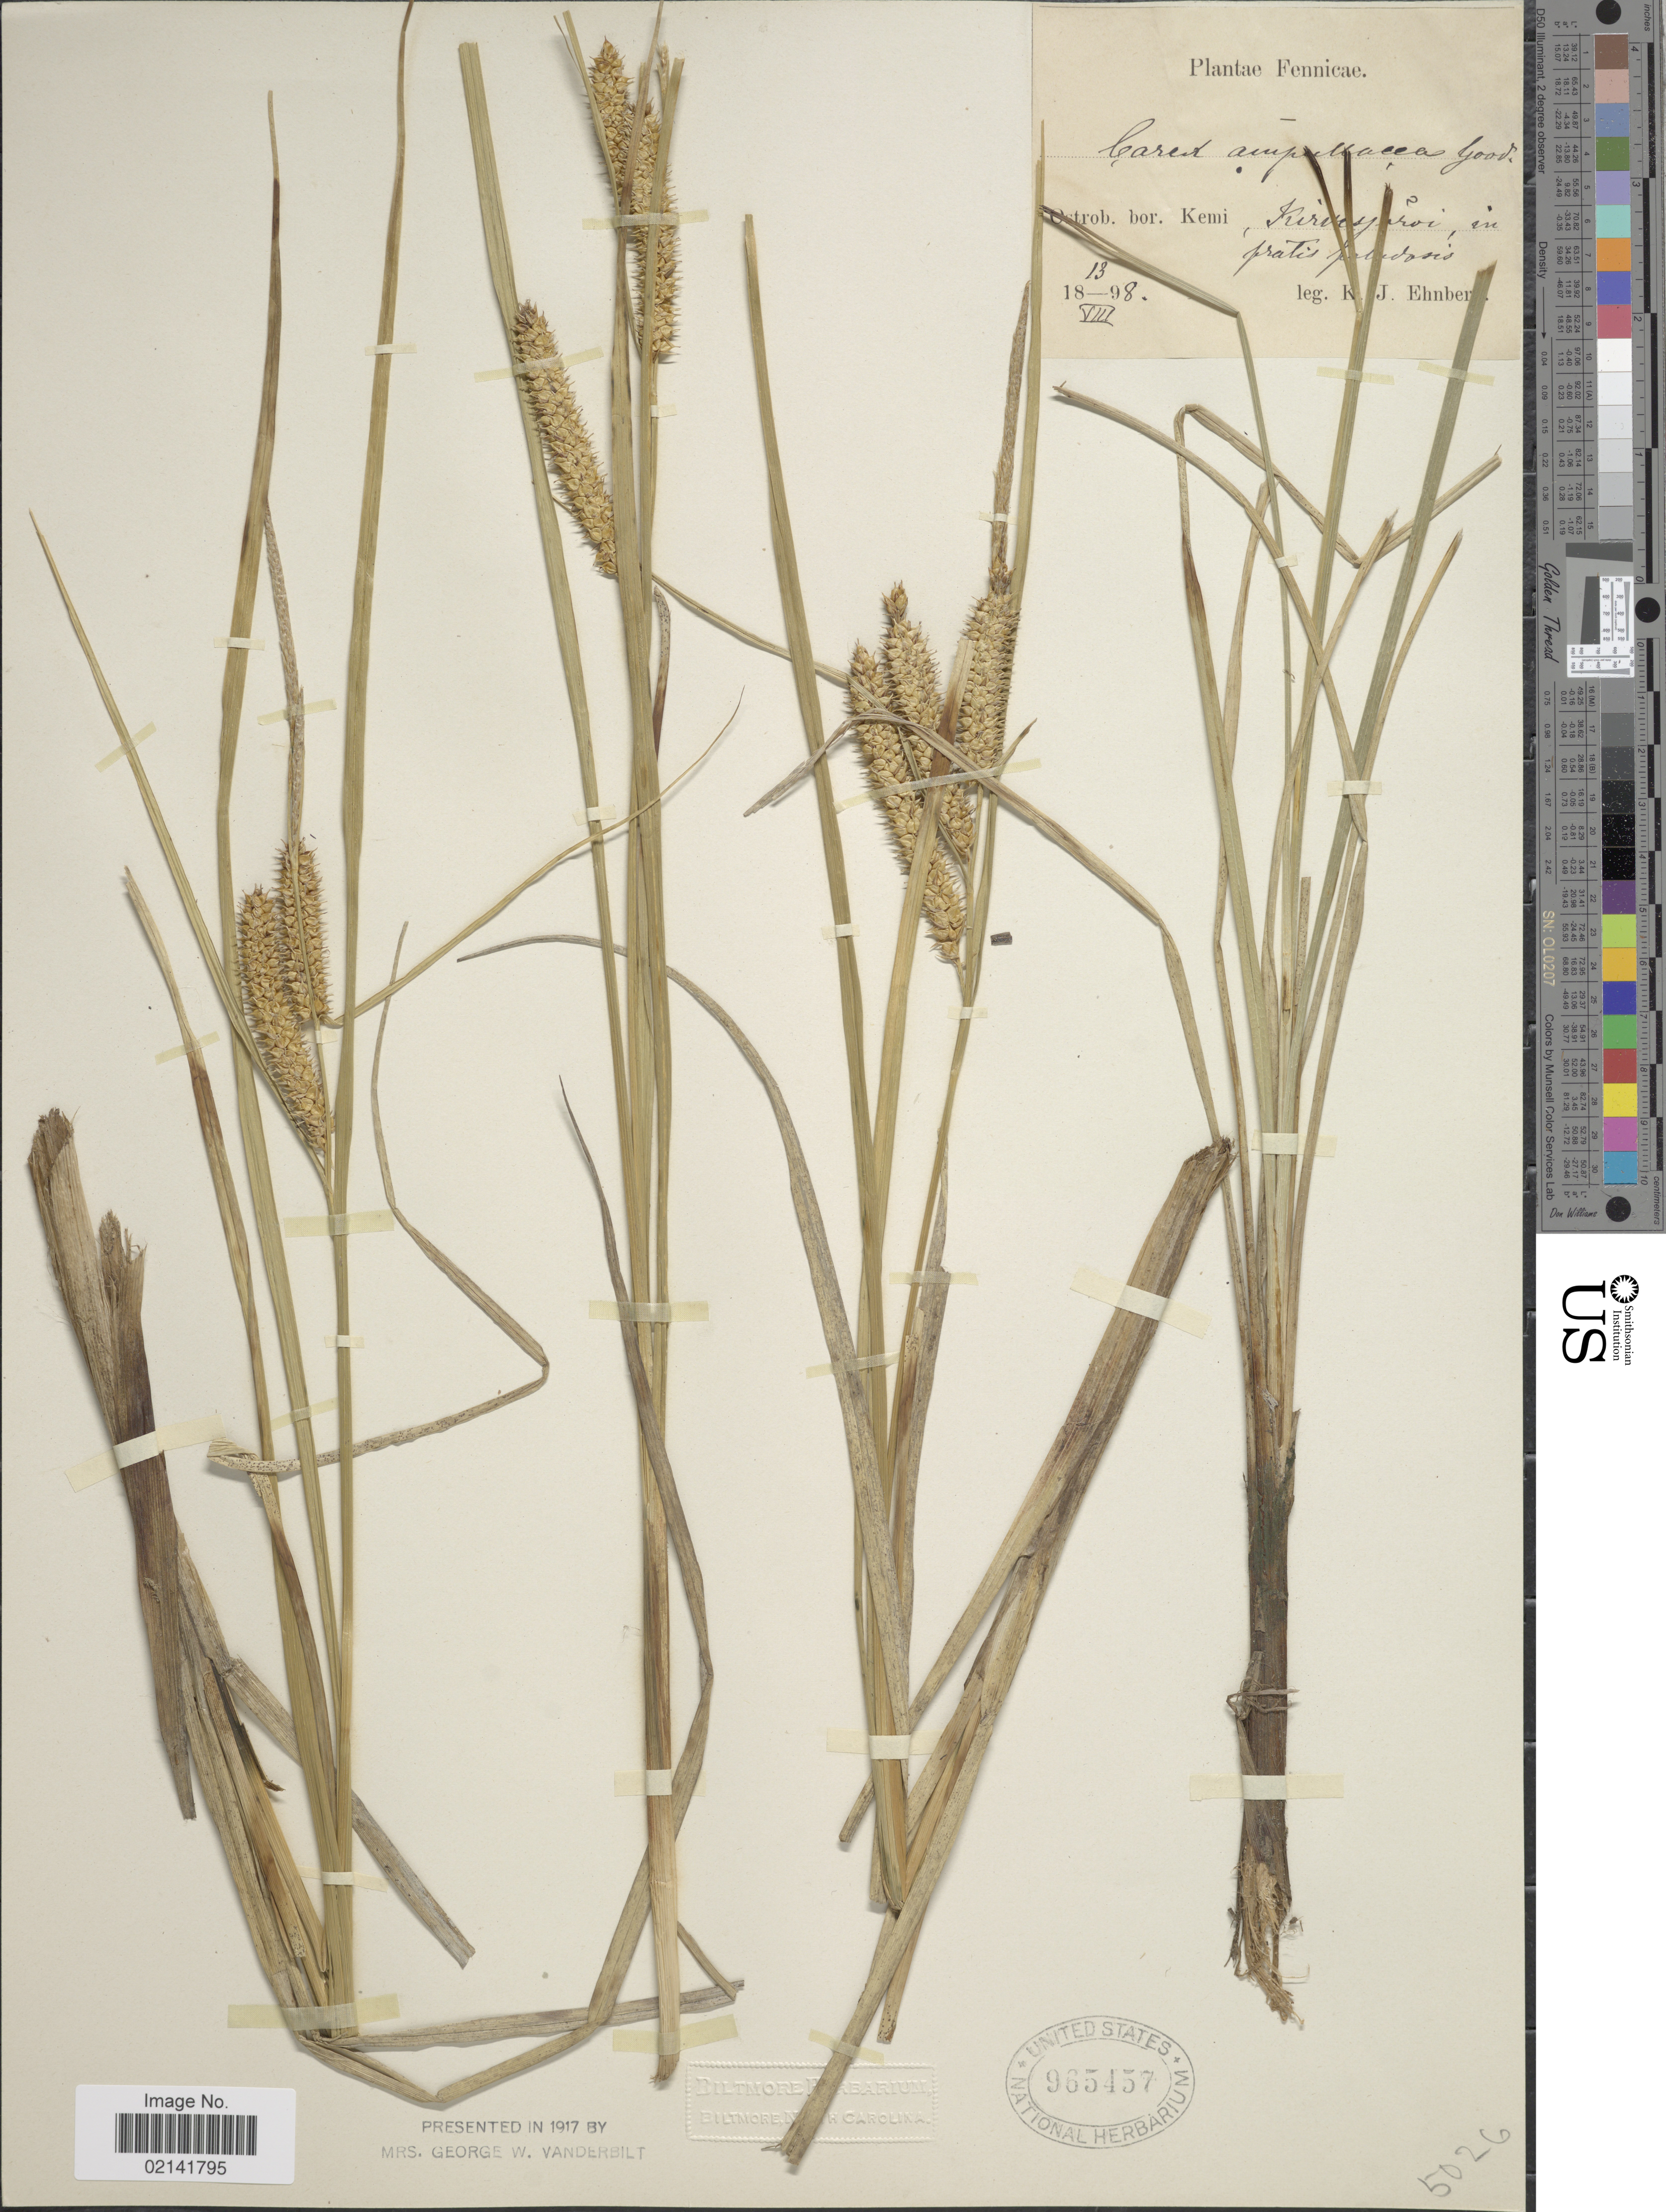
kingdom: Plantae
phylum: Tracheophyta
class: Liliopsida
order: Poales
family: Cyperaceae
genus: Carex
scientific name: Carex rostrata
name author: Stokes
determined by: Strong, Mark T., (BOT), Smithsonian Institution - National Museum of Natural History (UNITED STATES)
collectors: K. Ehnberg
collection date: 1898-08-13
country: Finland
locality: Fennicae. [illegible text]trob. bor. Kemi, Kir[illegible text]roi, in pratis [illegible text]dosis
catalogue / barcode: US 965457